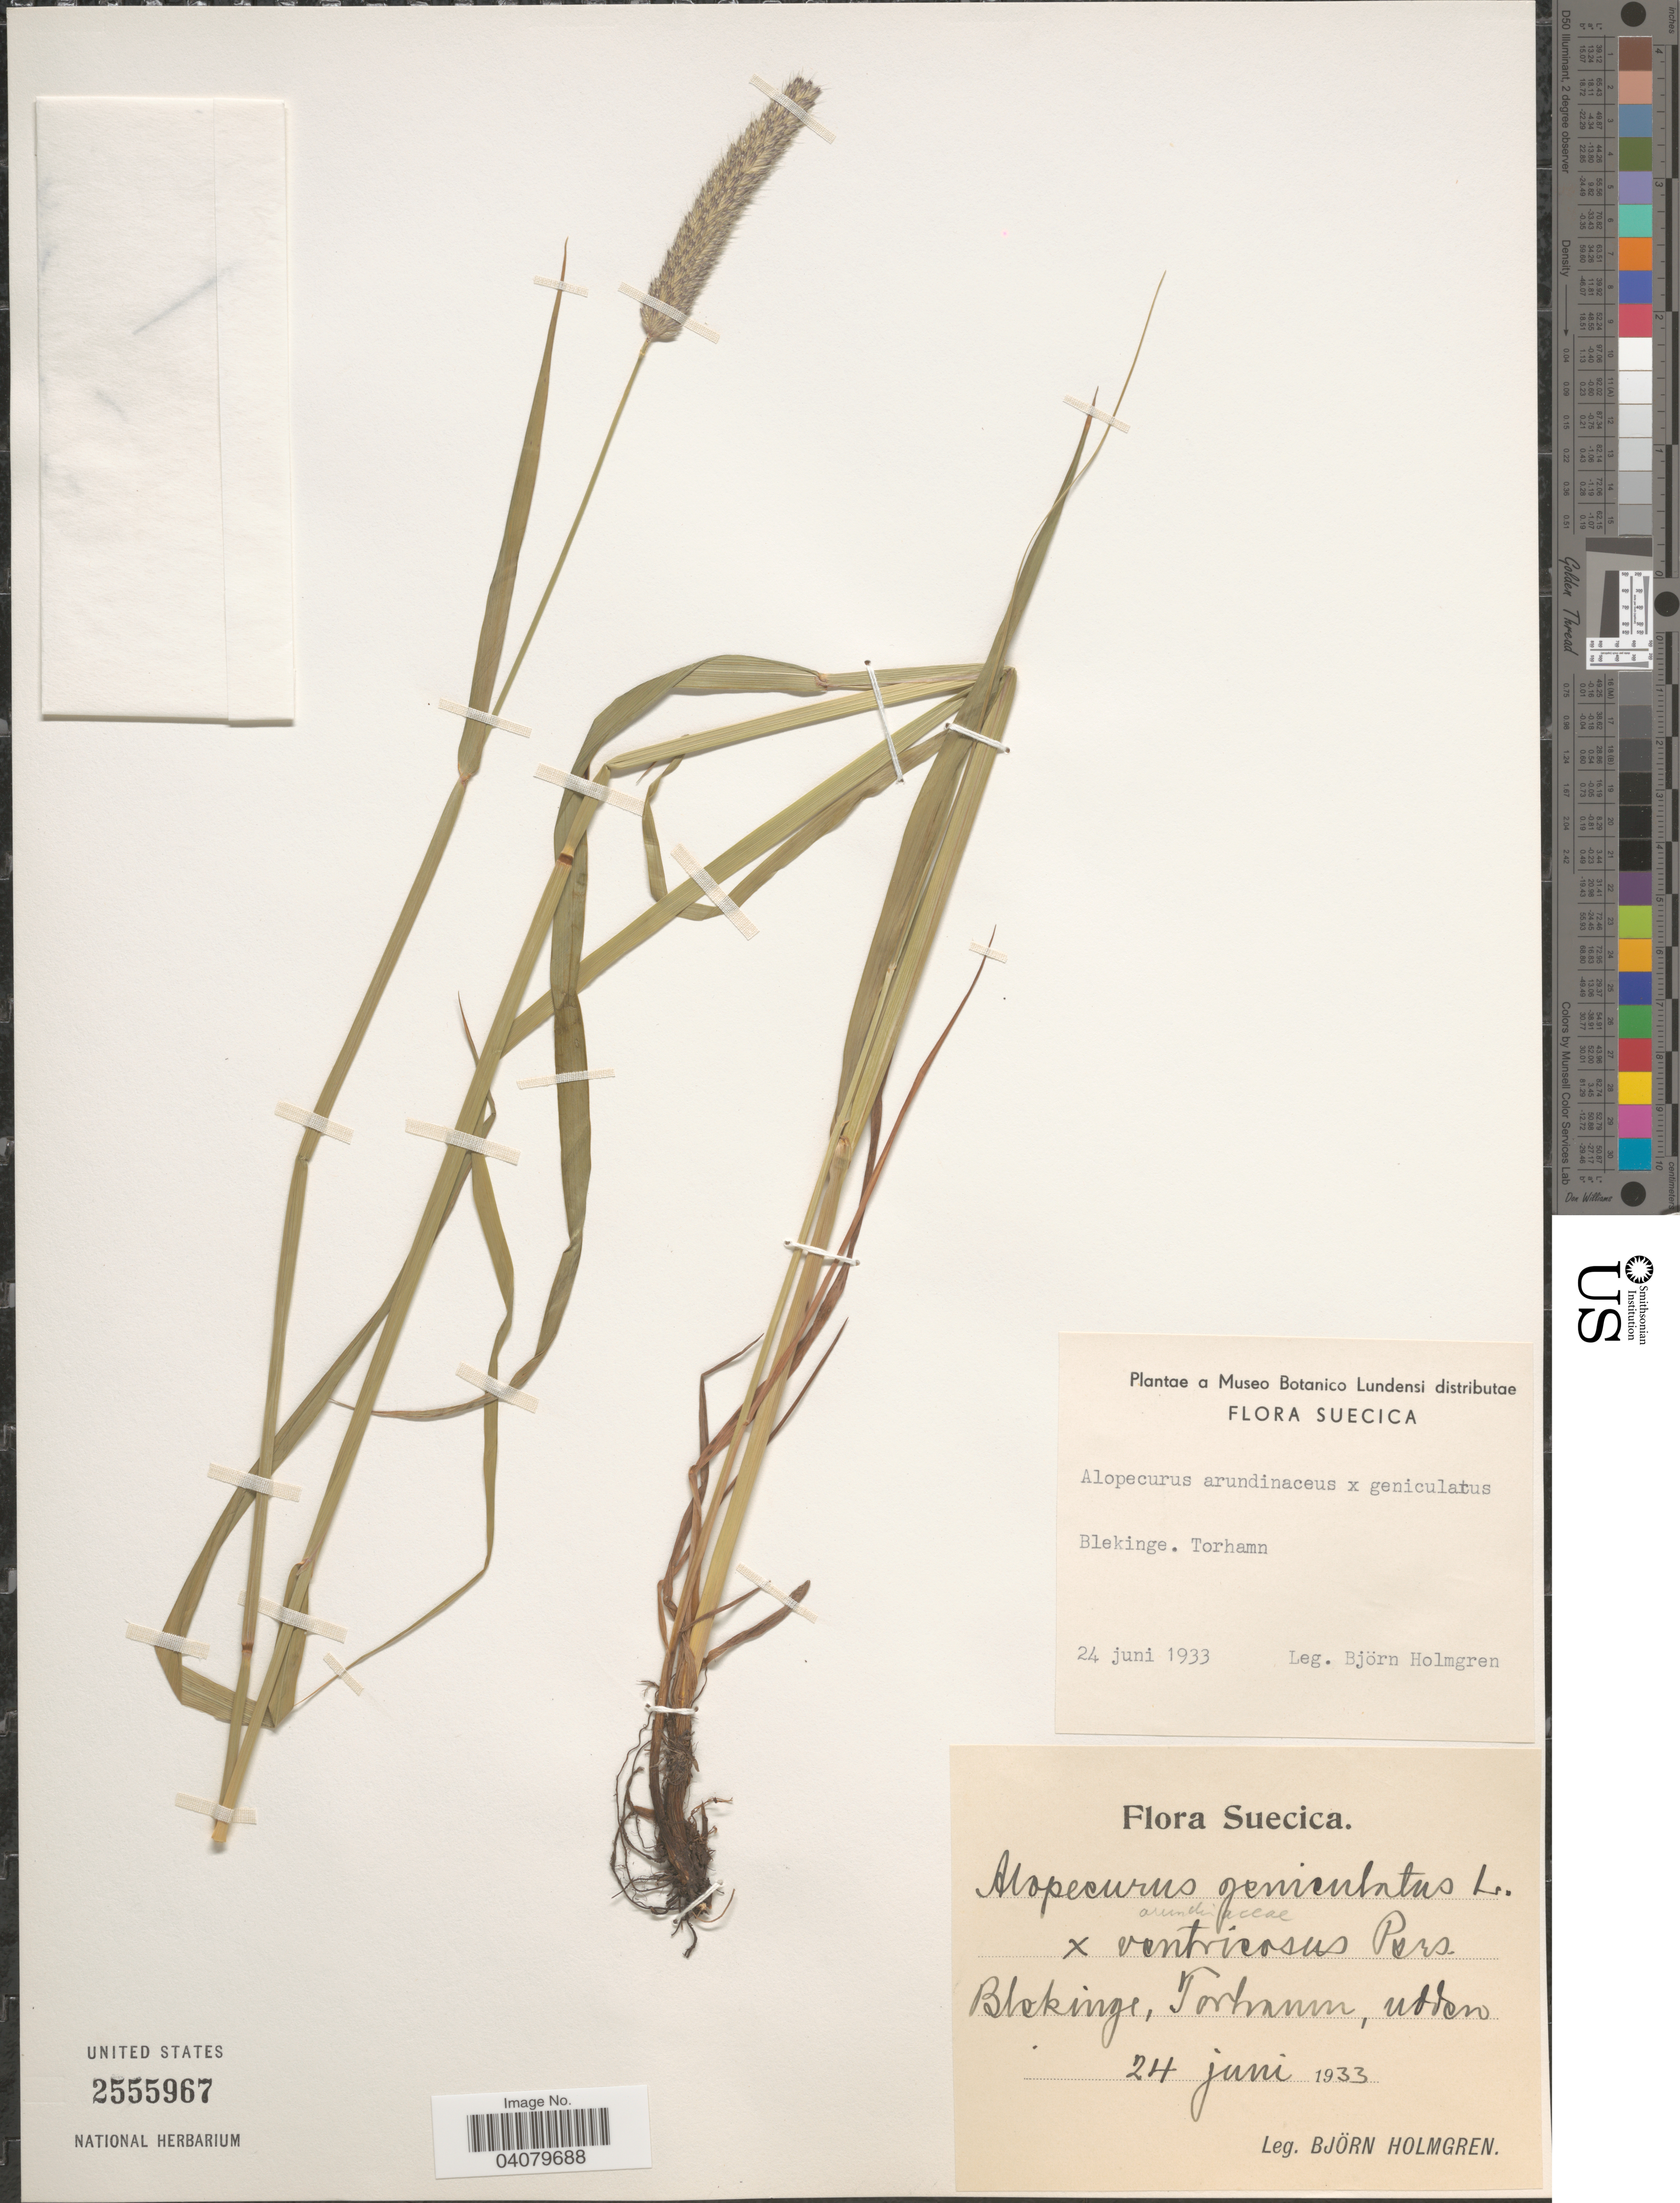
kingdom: Plantae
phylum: Tracheophyta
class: Liliopsida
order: Poales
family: Poaceae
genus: Alopecurus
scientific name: Alopecurus sp.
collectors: B. Holmgren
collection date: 1933-06-24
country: Sweden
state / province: Blekinge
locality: Suecica. Torhamn.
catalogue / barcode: US 2555967